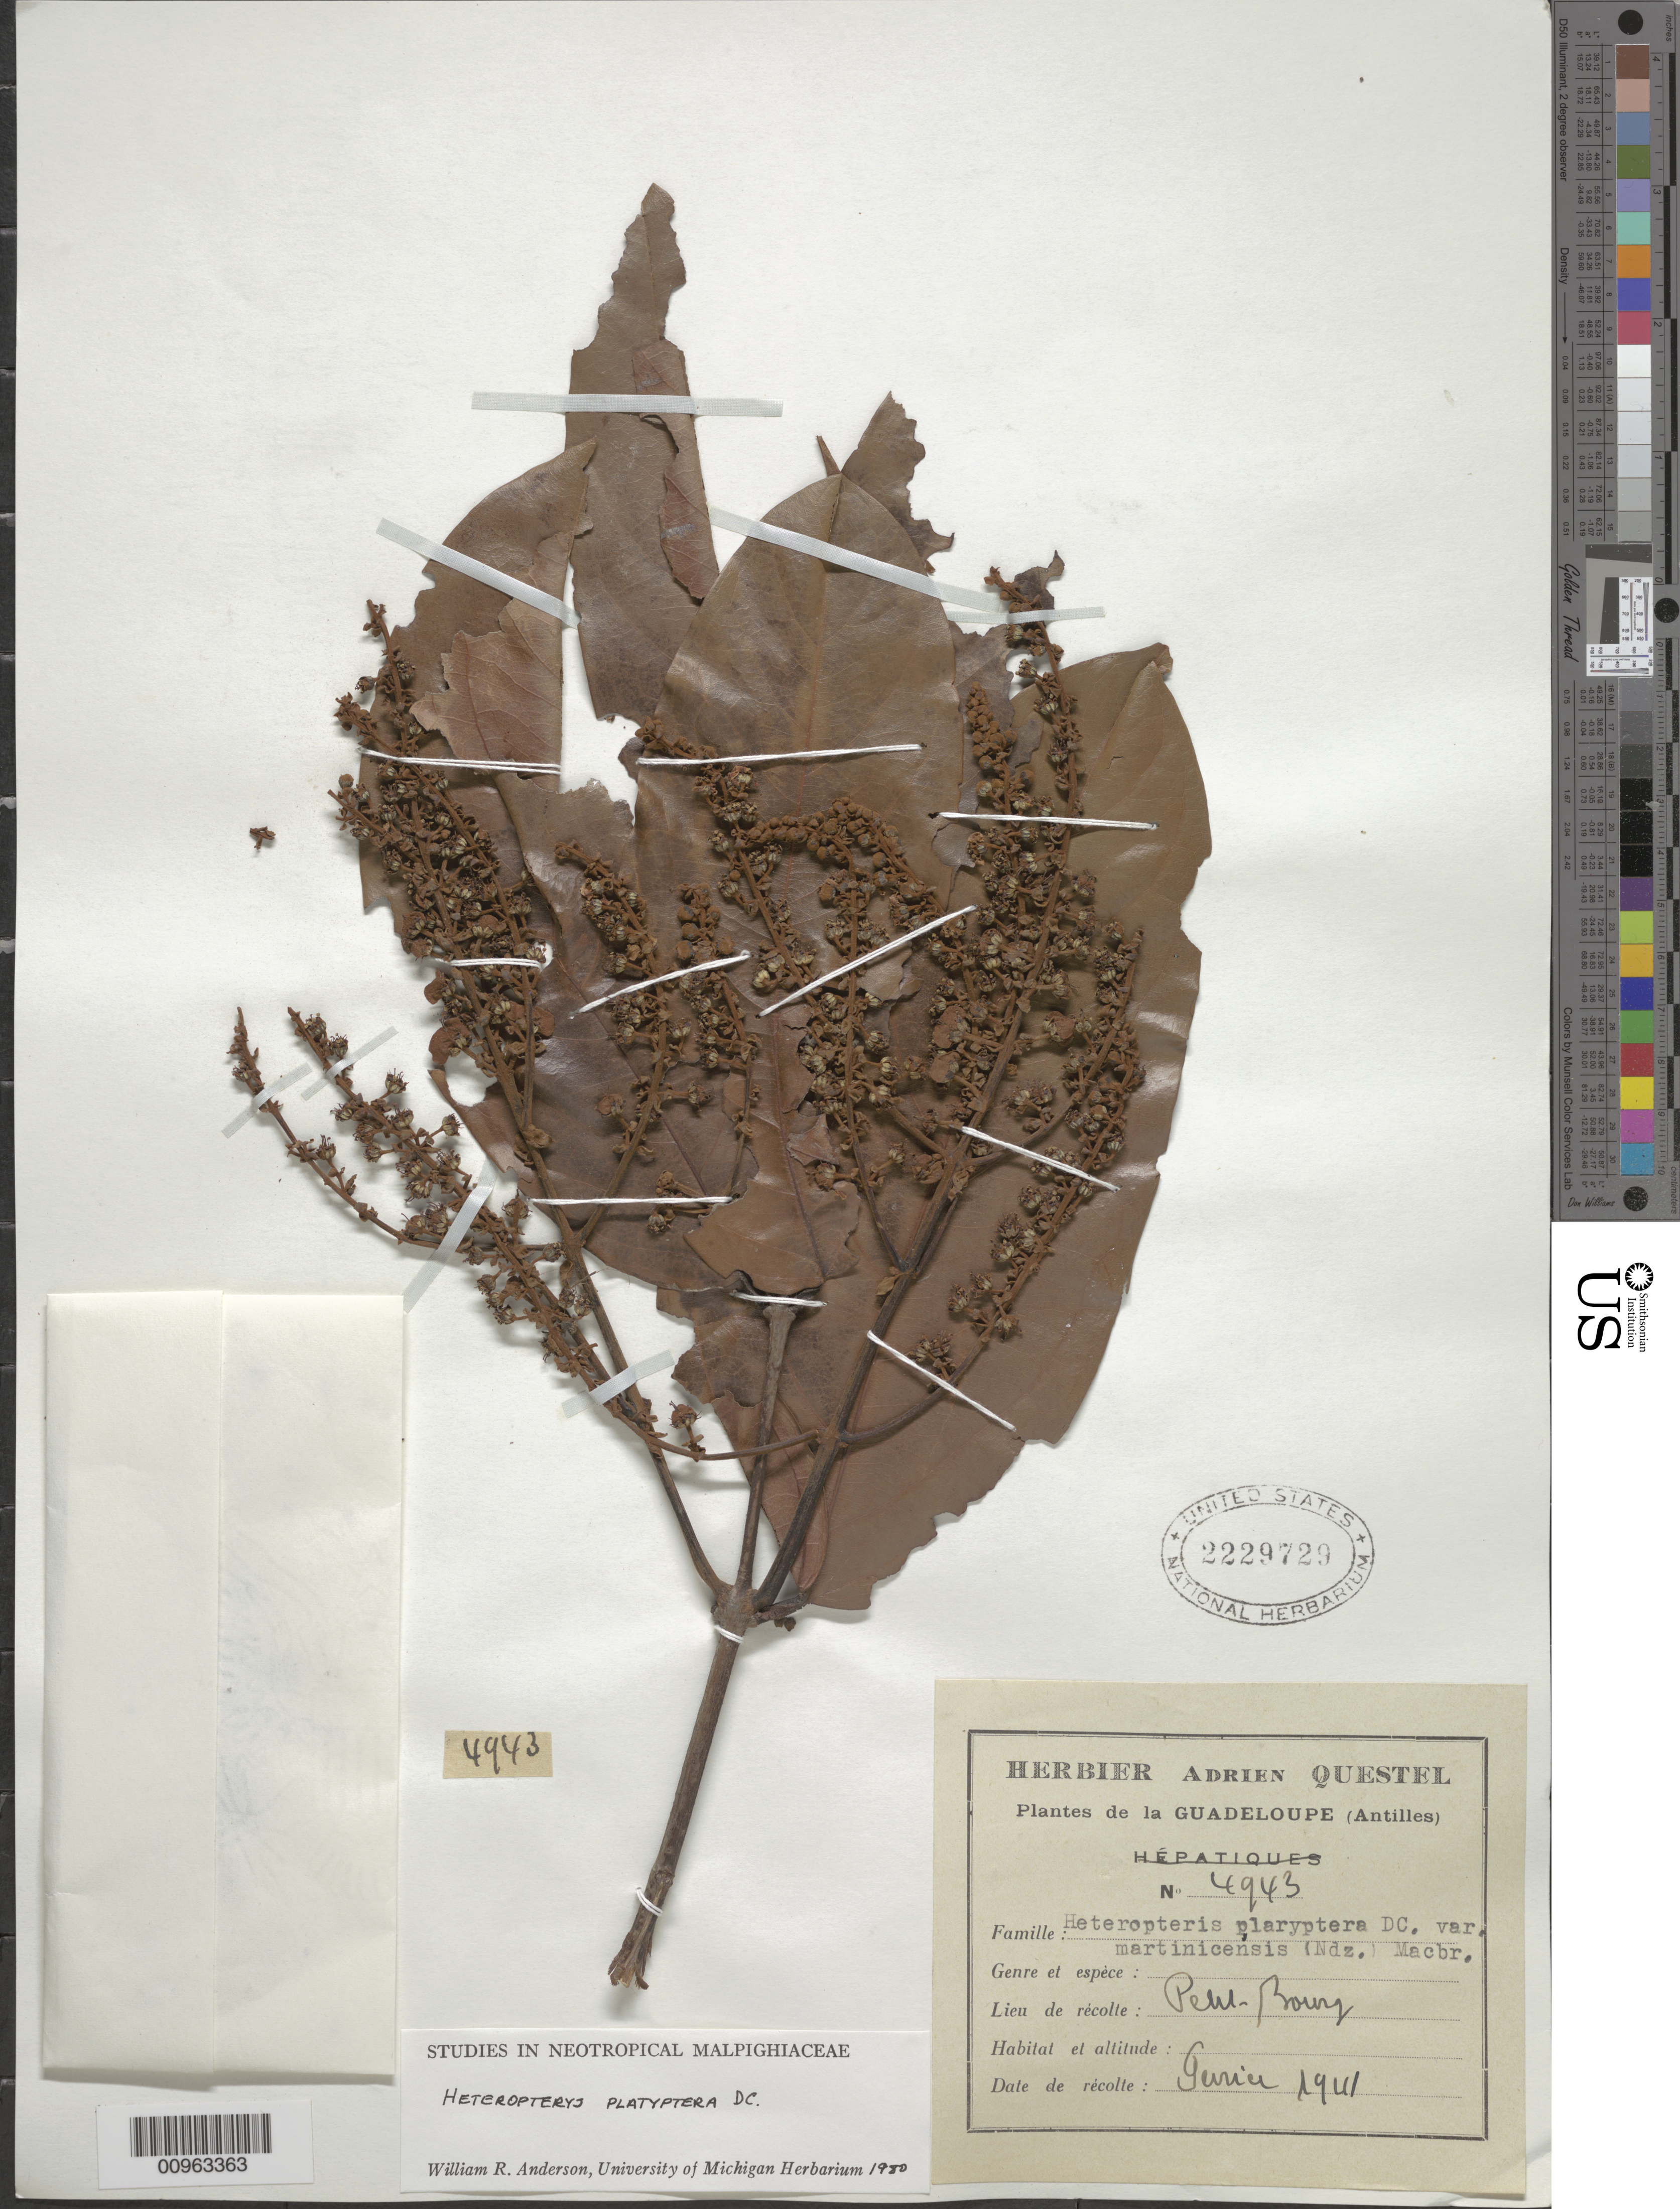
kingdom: Plantae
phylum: Tracheophyta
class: Magnoliopsida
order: Malpighiales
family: Malpighiaceae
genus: Heteropterys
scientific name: Heteropterys platyptera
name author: DC.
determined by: Anderson, W. R., (MICH), University of Michigan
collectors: A. Questel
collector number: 4943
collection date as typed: Feb 1941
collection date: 1941-02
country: Guadeloupe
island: Basse Terre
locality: Petit Bourg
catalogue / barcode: US 2229729